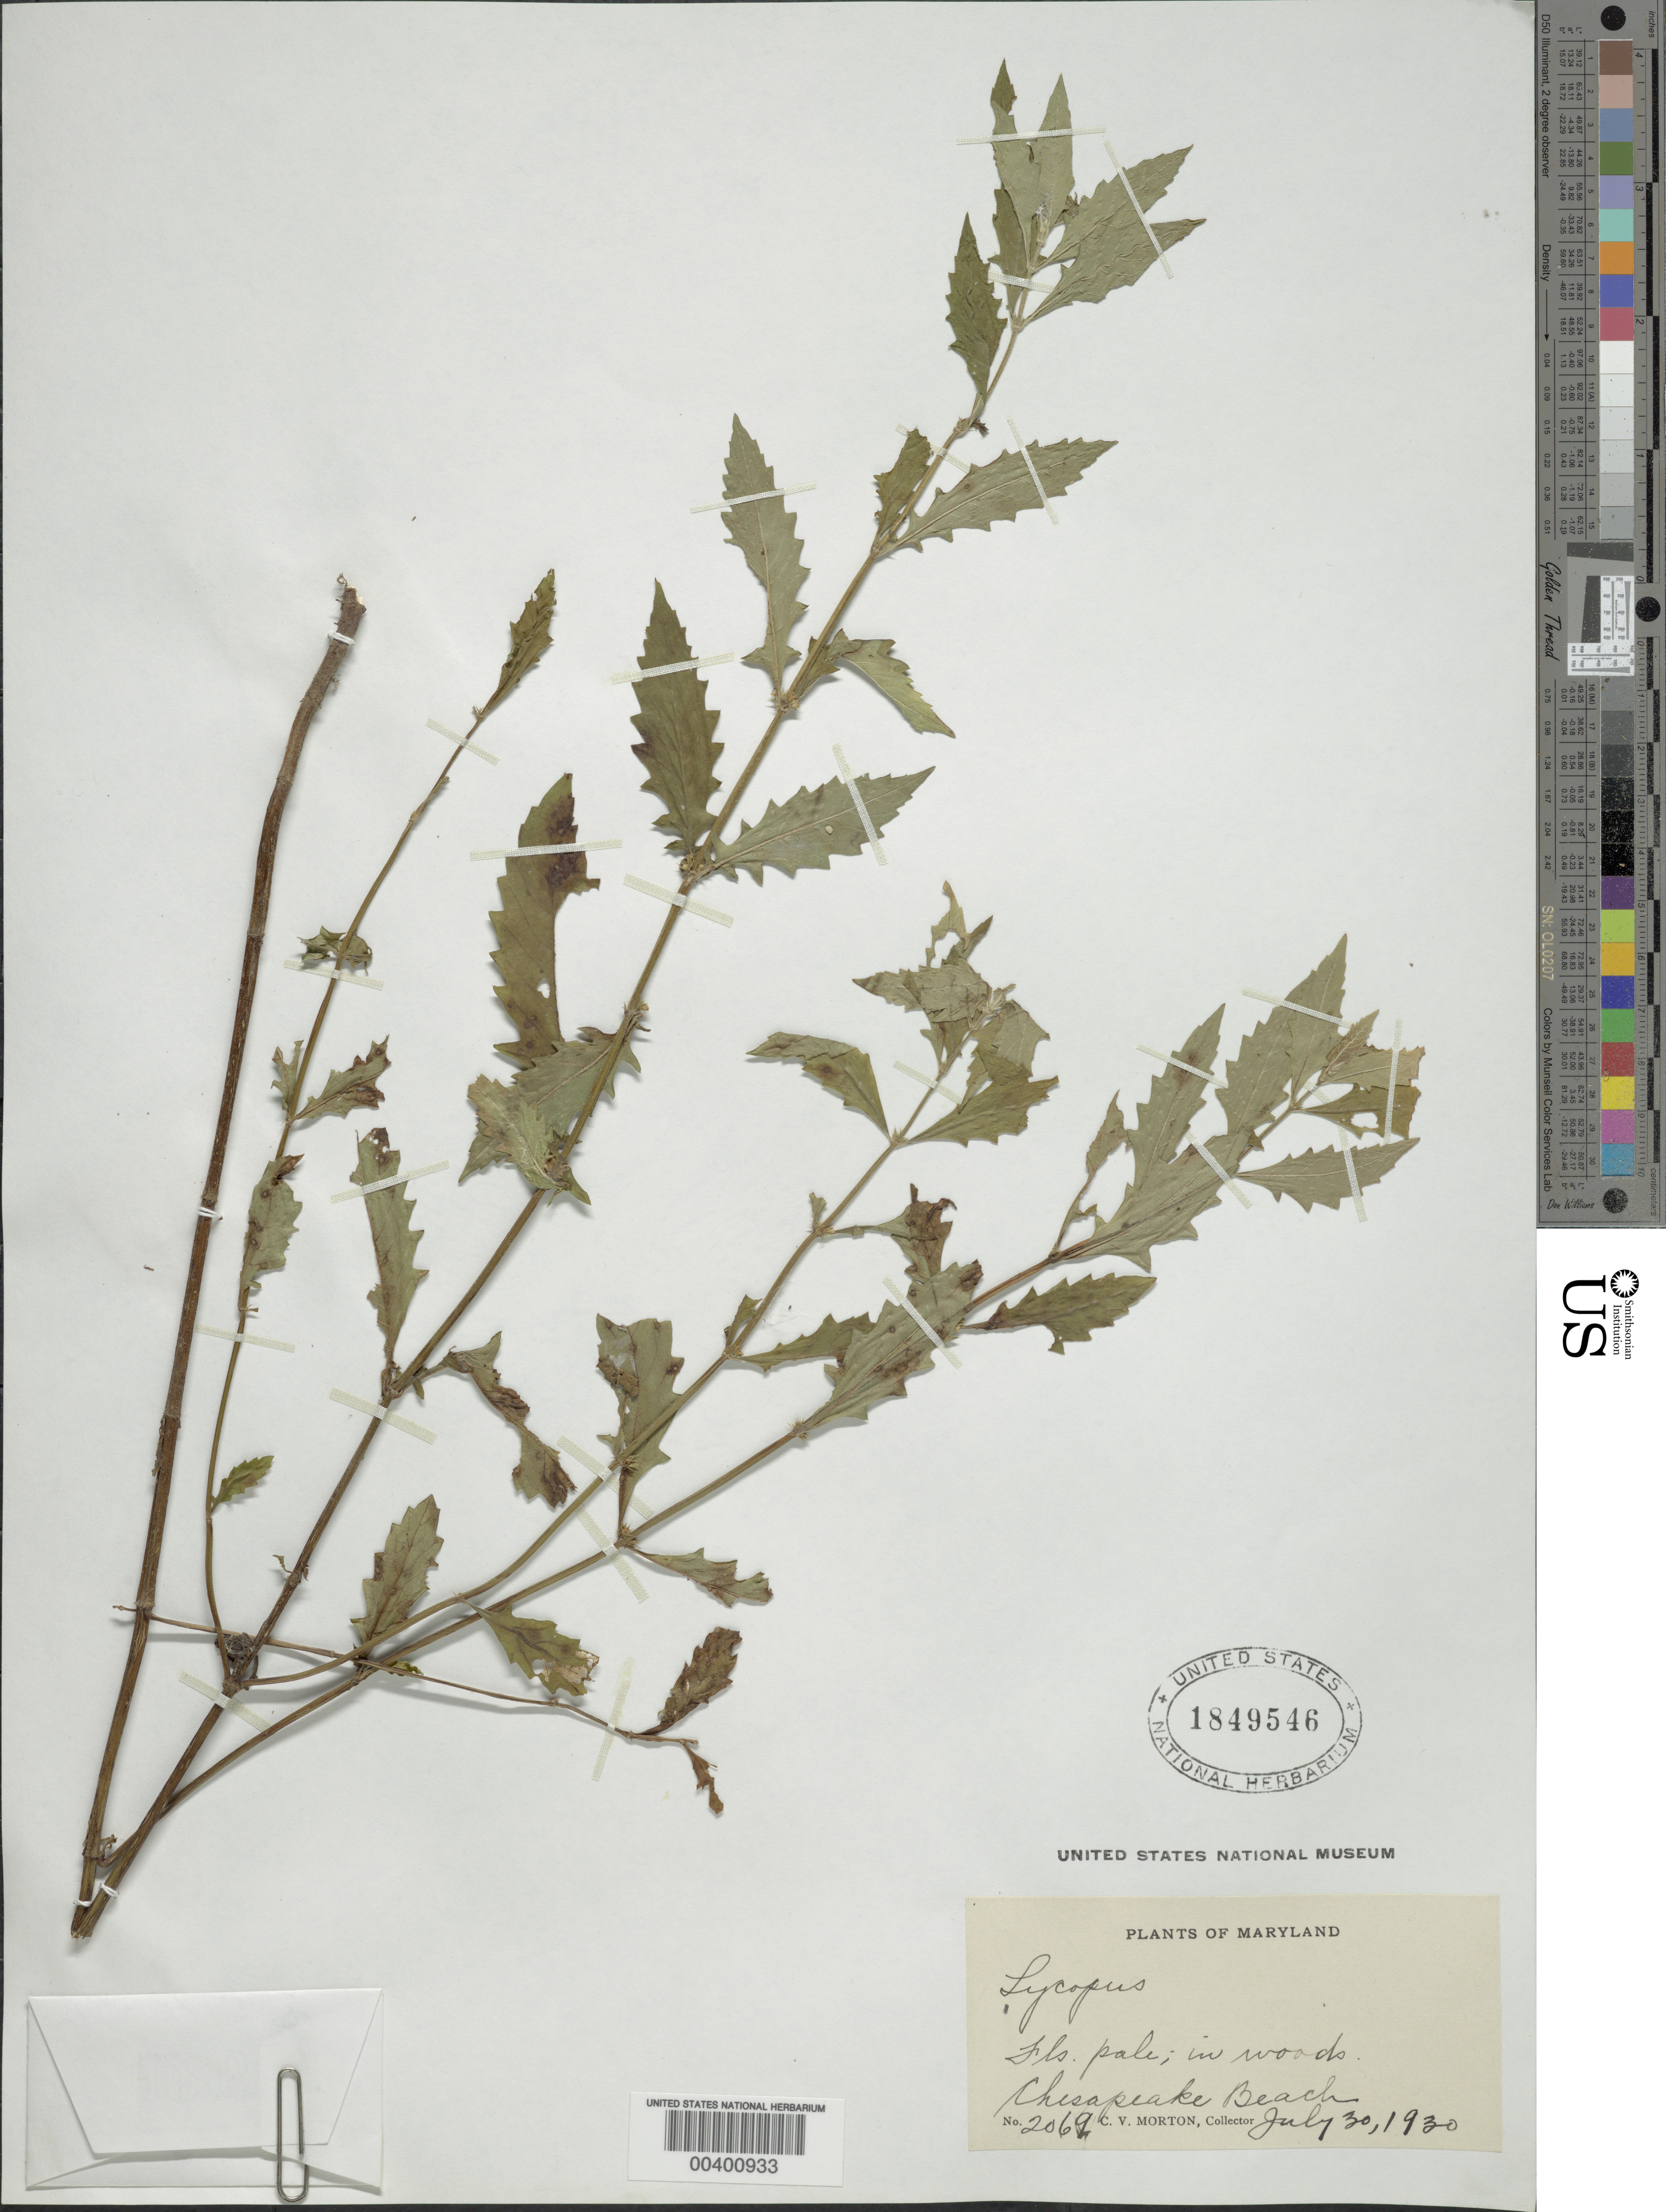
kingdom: Plantae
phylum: Tracheophyta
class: Magnoliopsida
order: Lamiales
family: Lamiaceae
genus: Lycopus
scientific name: Lycopus europaeus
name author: L.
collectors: C. V. Morton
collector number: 2069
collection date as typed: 30 Jul 1930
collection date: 1930-07-30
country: United States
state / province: Maryland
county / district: Calvert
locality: Chesapeake Beach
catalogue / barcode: US 1849546